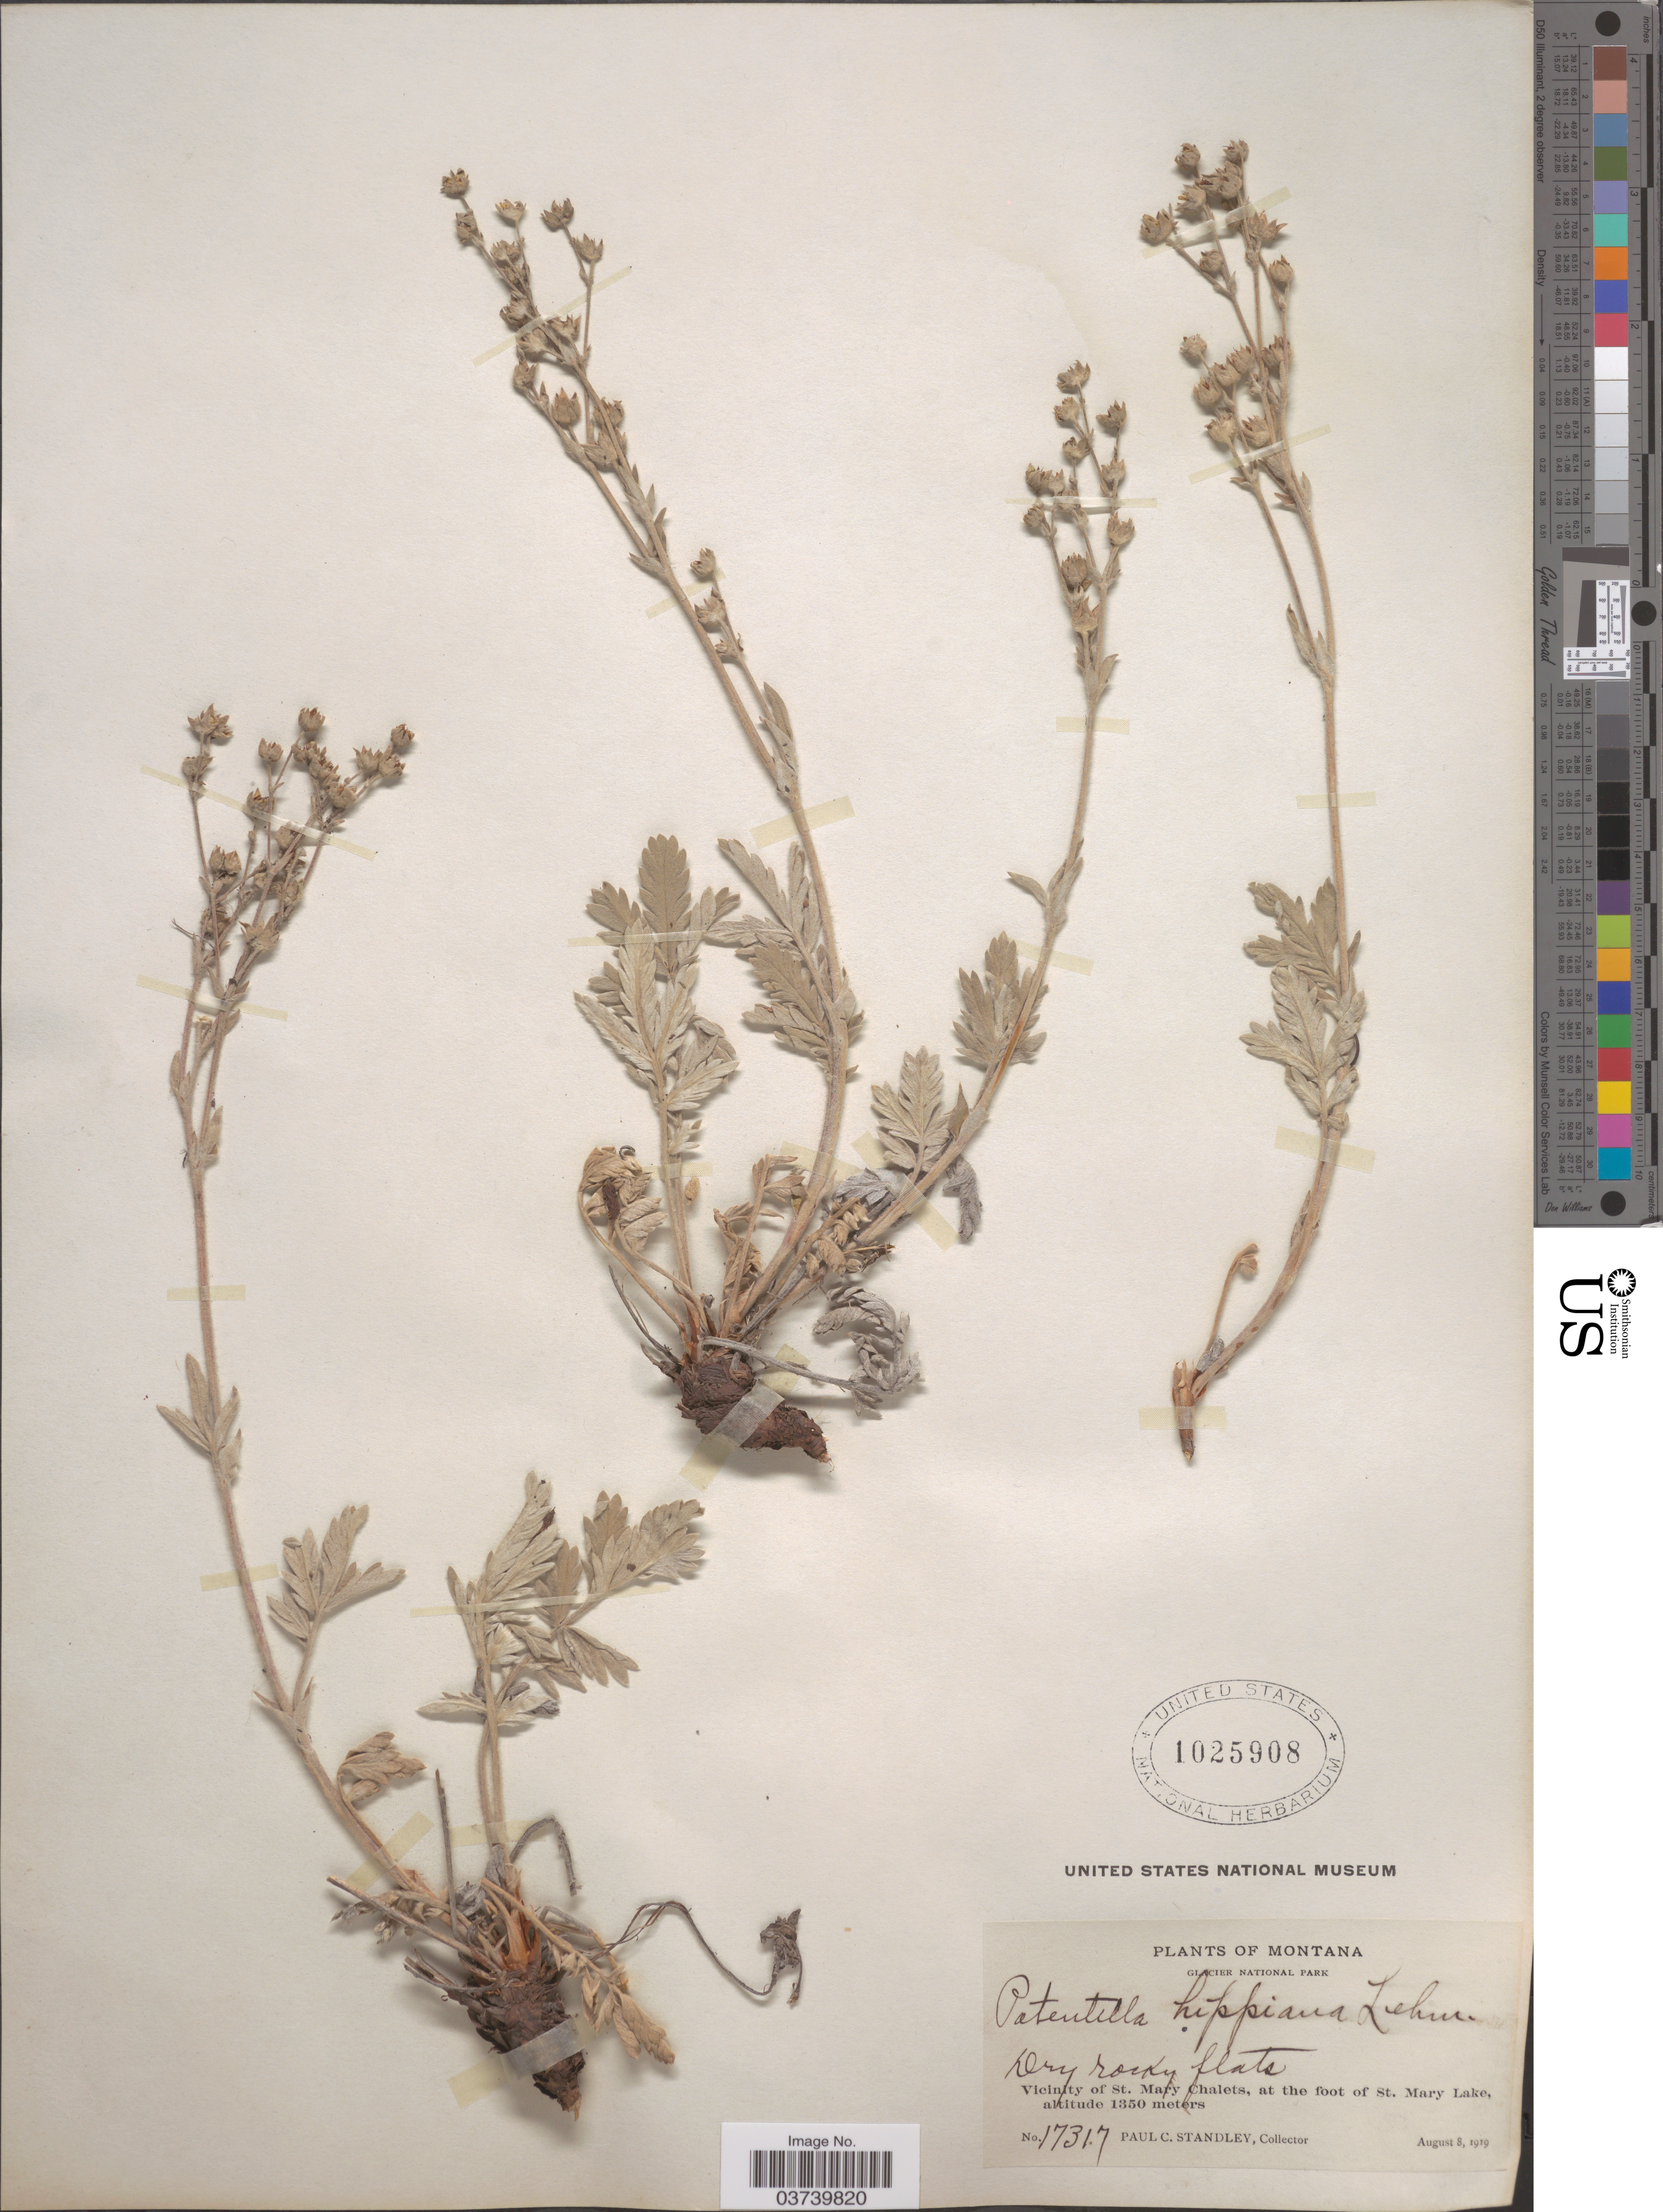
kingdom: Plantae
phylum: Tracheophyta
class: Magnoliopsida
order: Rosales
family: Rosaceae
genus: Potentilla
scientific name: Potentilla hippiana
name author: Lehm.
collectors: P. C. Standley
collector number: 17317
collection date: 1919-08-08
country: United States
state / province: Montana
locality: Glacier National Park. Dry rocky flats. Vicinity of St. Mary Chalets, at the foot of St. Mary Lake.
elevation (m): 1350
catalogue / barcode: US 1025908